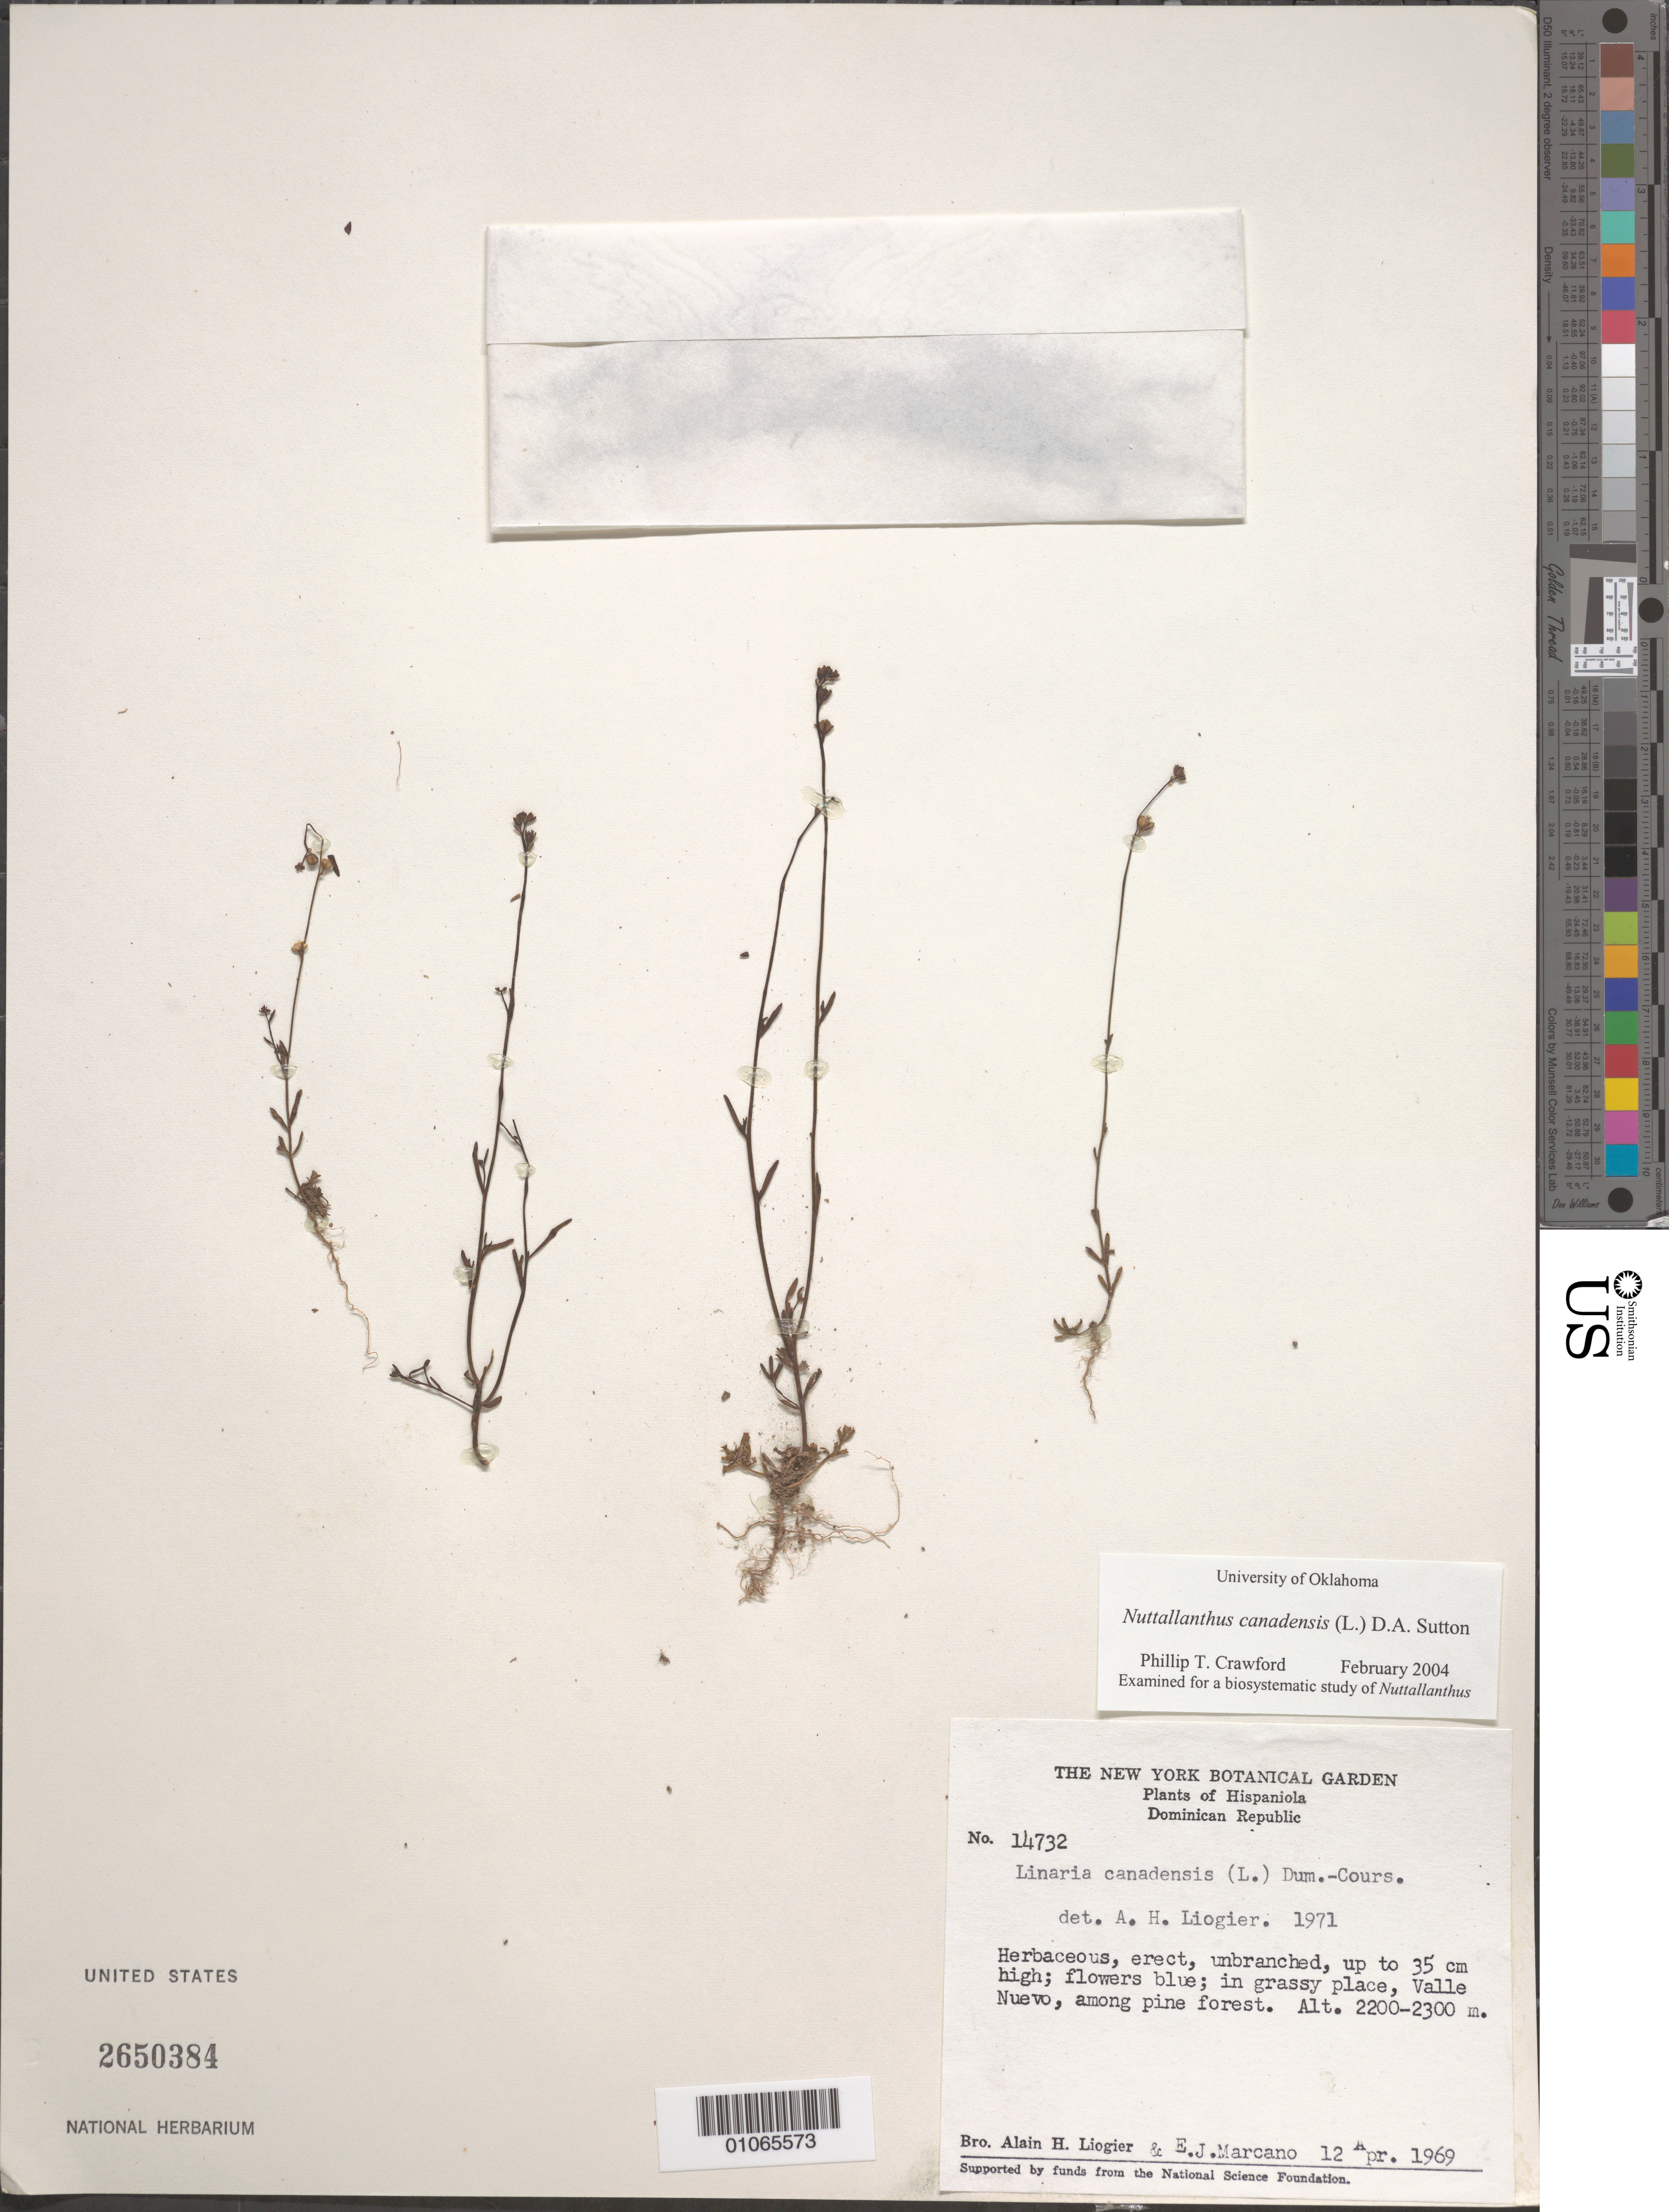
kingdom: Plantae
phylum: Tracheophyta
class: Magnoliopsida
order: Lamiales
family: Plantaginaceae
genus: Linaria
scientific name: Linaria canadensis var. canadensis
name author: (L.) Dum. Cours.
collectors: A. H. Liogier & E. J. Marcano F.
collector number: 14732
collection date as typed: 12 Apr 1969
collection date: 1969-04-12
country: Dominican Republic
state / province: Dajabón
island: Hispaniola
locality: In grassy place, Valle Nuevo, among pine forest.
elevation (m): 2200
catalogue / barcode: US 2650384